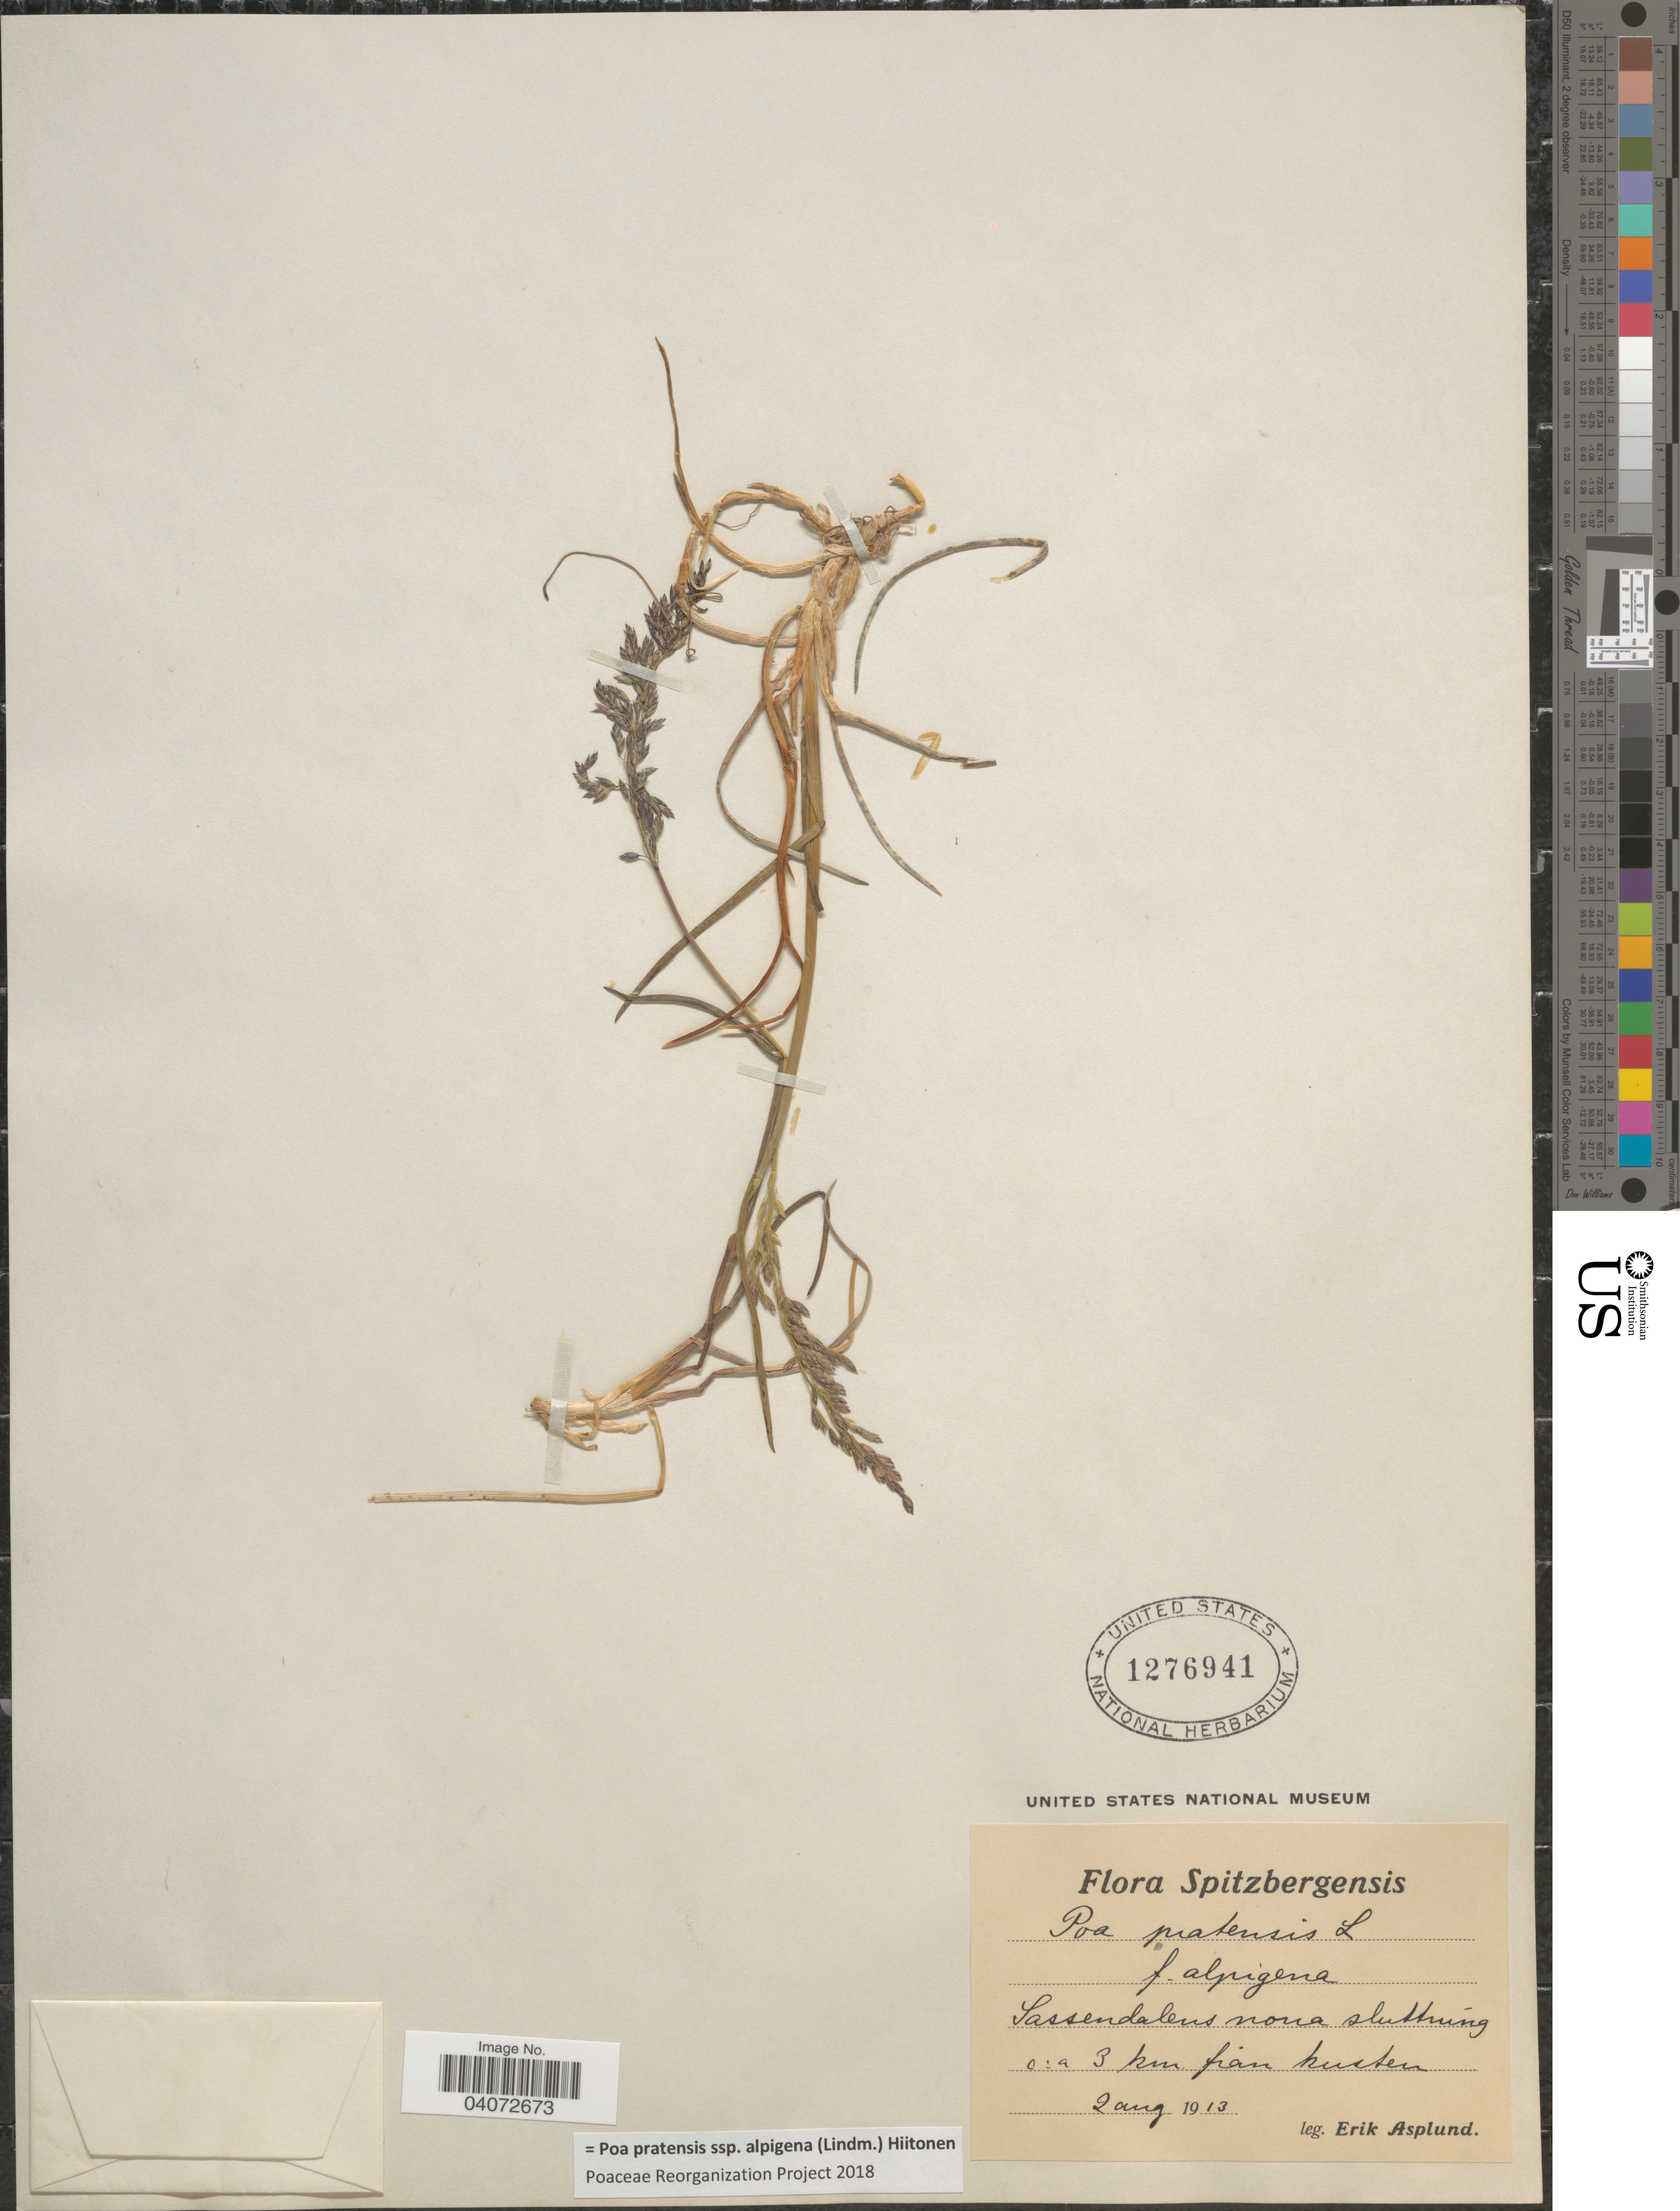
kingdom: Plantae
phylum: Tracheophyta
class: Liliopsida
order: Poales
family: Poaceae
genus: Poa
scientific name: Poa pratensis subsp. alpigena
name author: (Lindm.) Hiitonen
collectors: E. Asplund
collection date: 1913-08-02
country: Norway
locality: Spitzbergensis. Lassendalens nona sluttring c:a 3 km fran Kusten.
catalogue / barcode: US 1276941